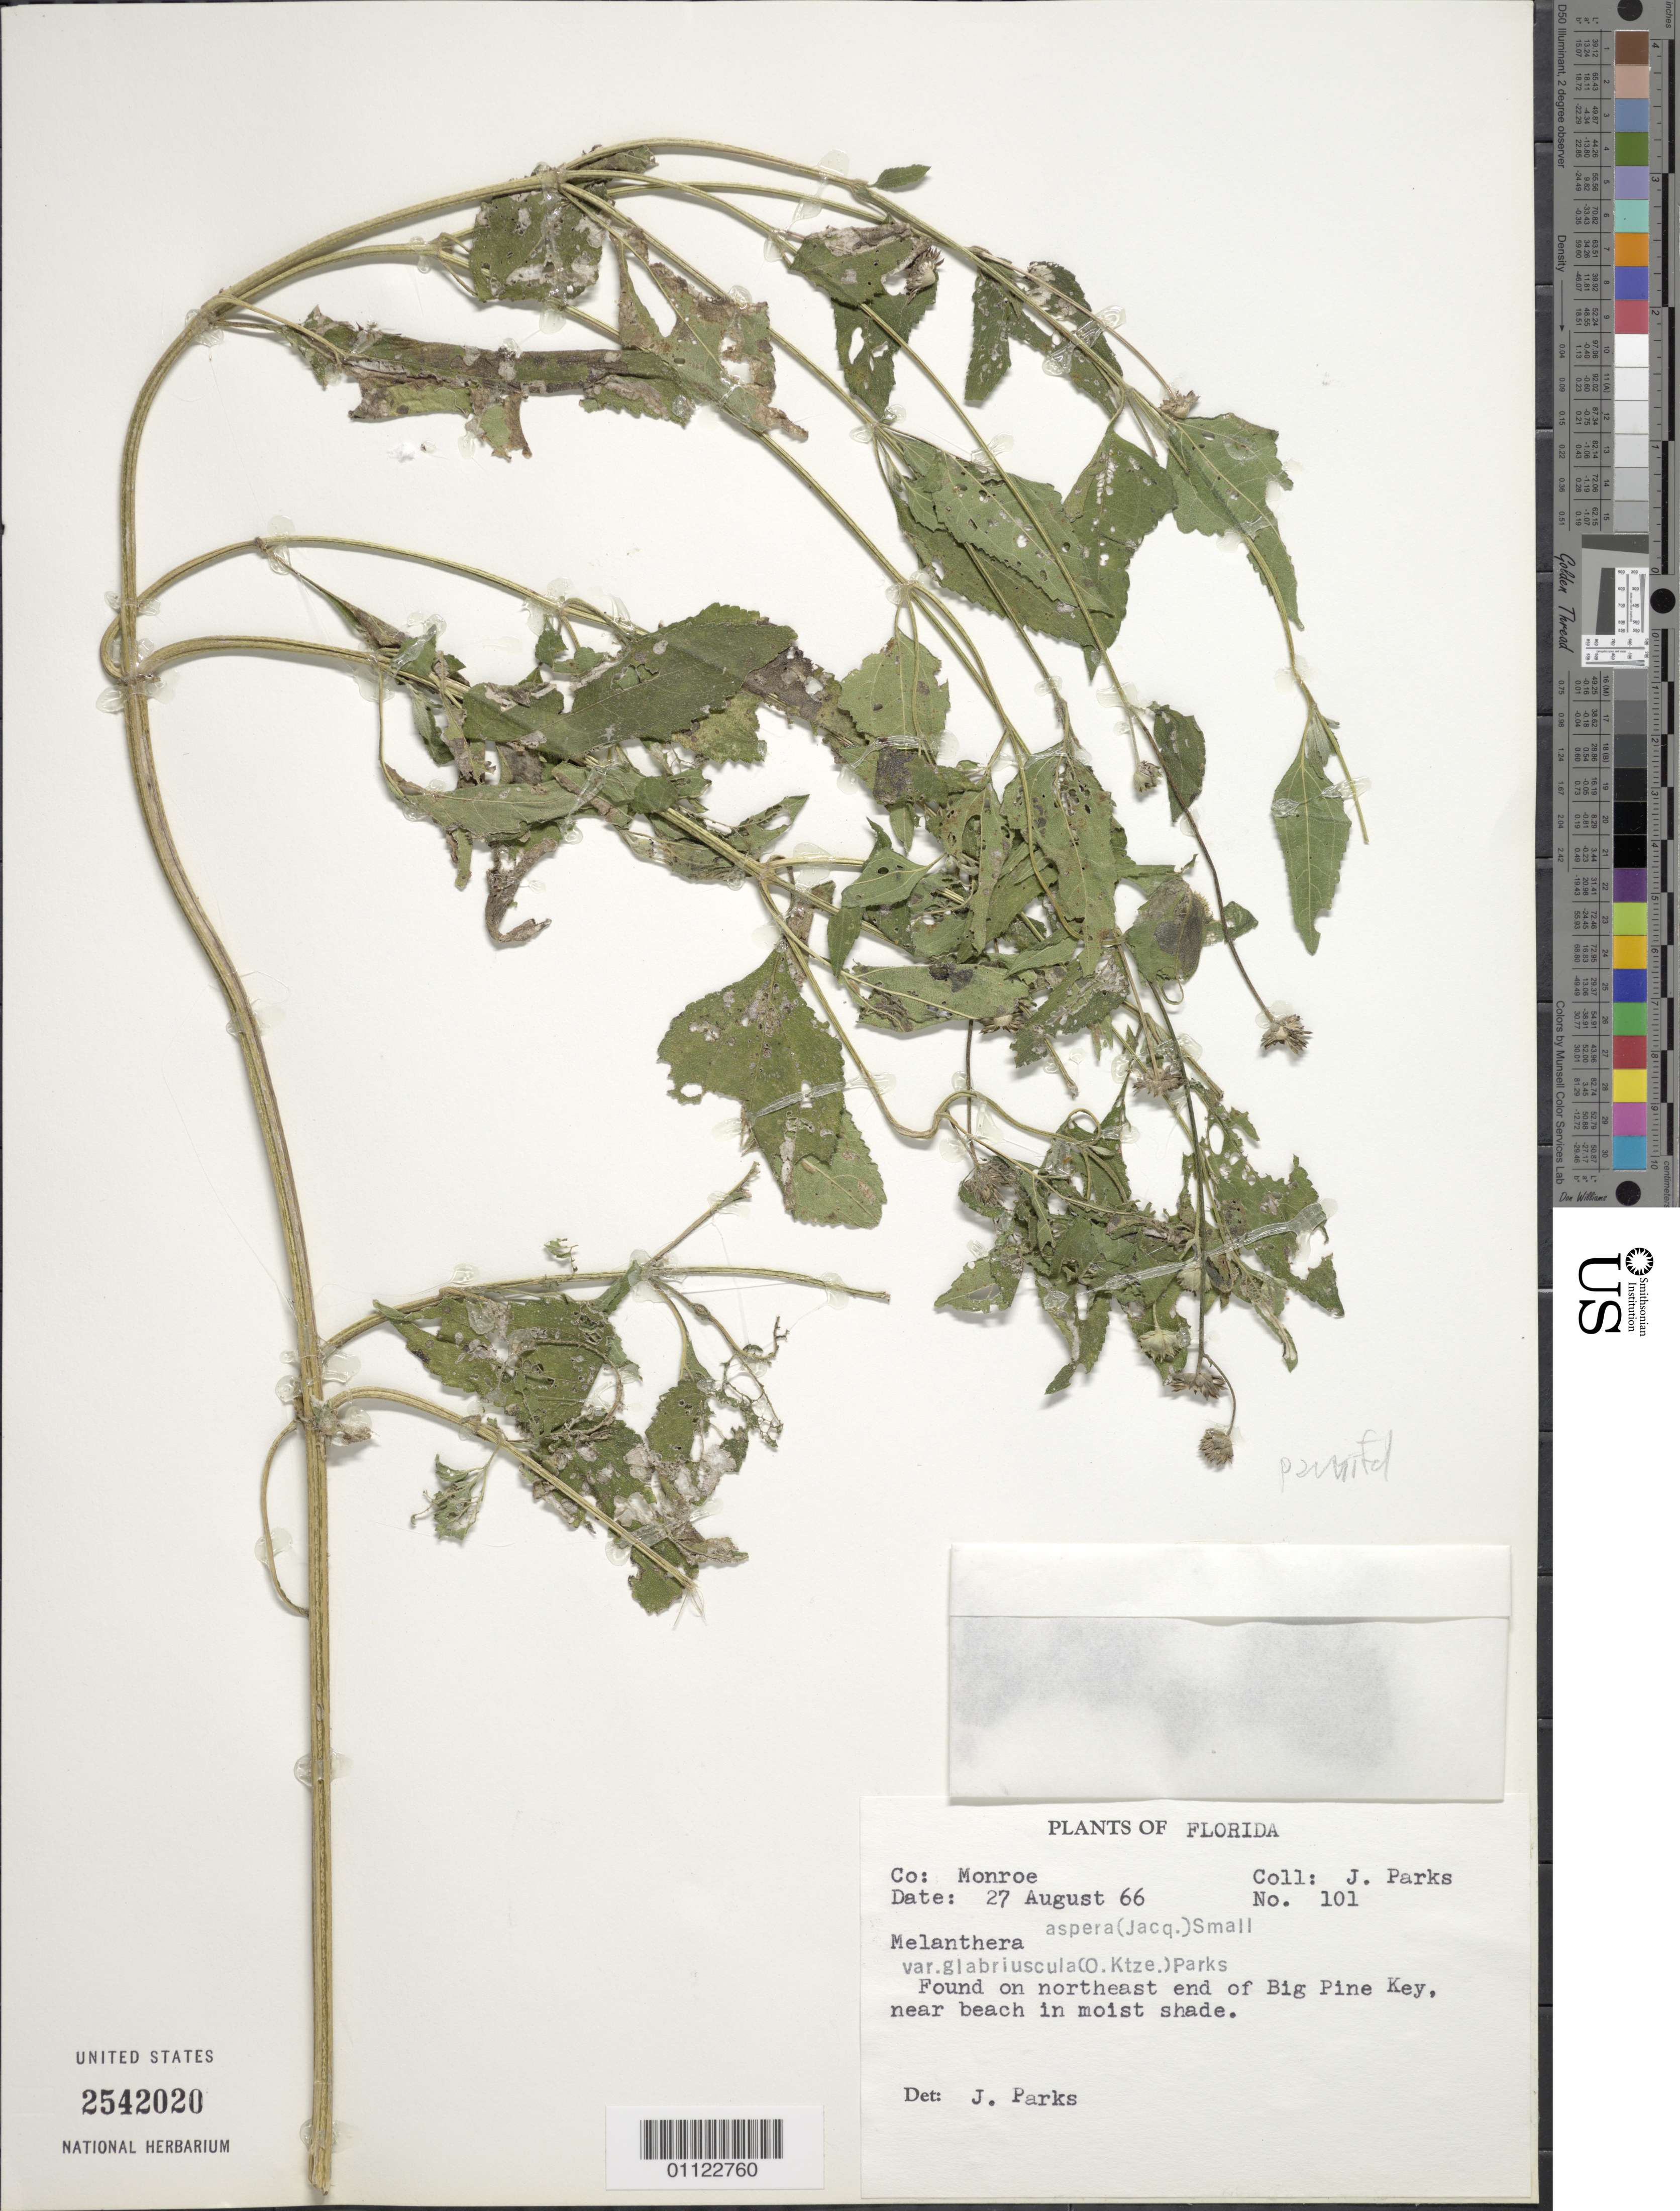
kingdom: Plantae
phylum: Tracheophyta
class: Magnoliopsida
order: Asterales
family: Asteraceae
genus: Melanthera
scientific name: Melanthera parvifolia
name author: Small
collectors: J. Parks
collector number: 101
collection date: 1966-08-27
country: United States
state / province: Florida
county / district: Monroe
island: Big Pine Key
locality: Big Pine Key, NE end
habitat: near beach in moist shade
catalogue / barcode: US 2542020